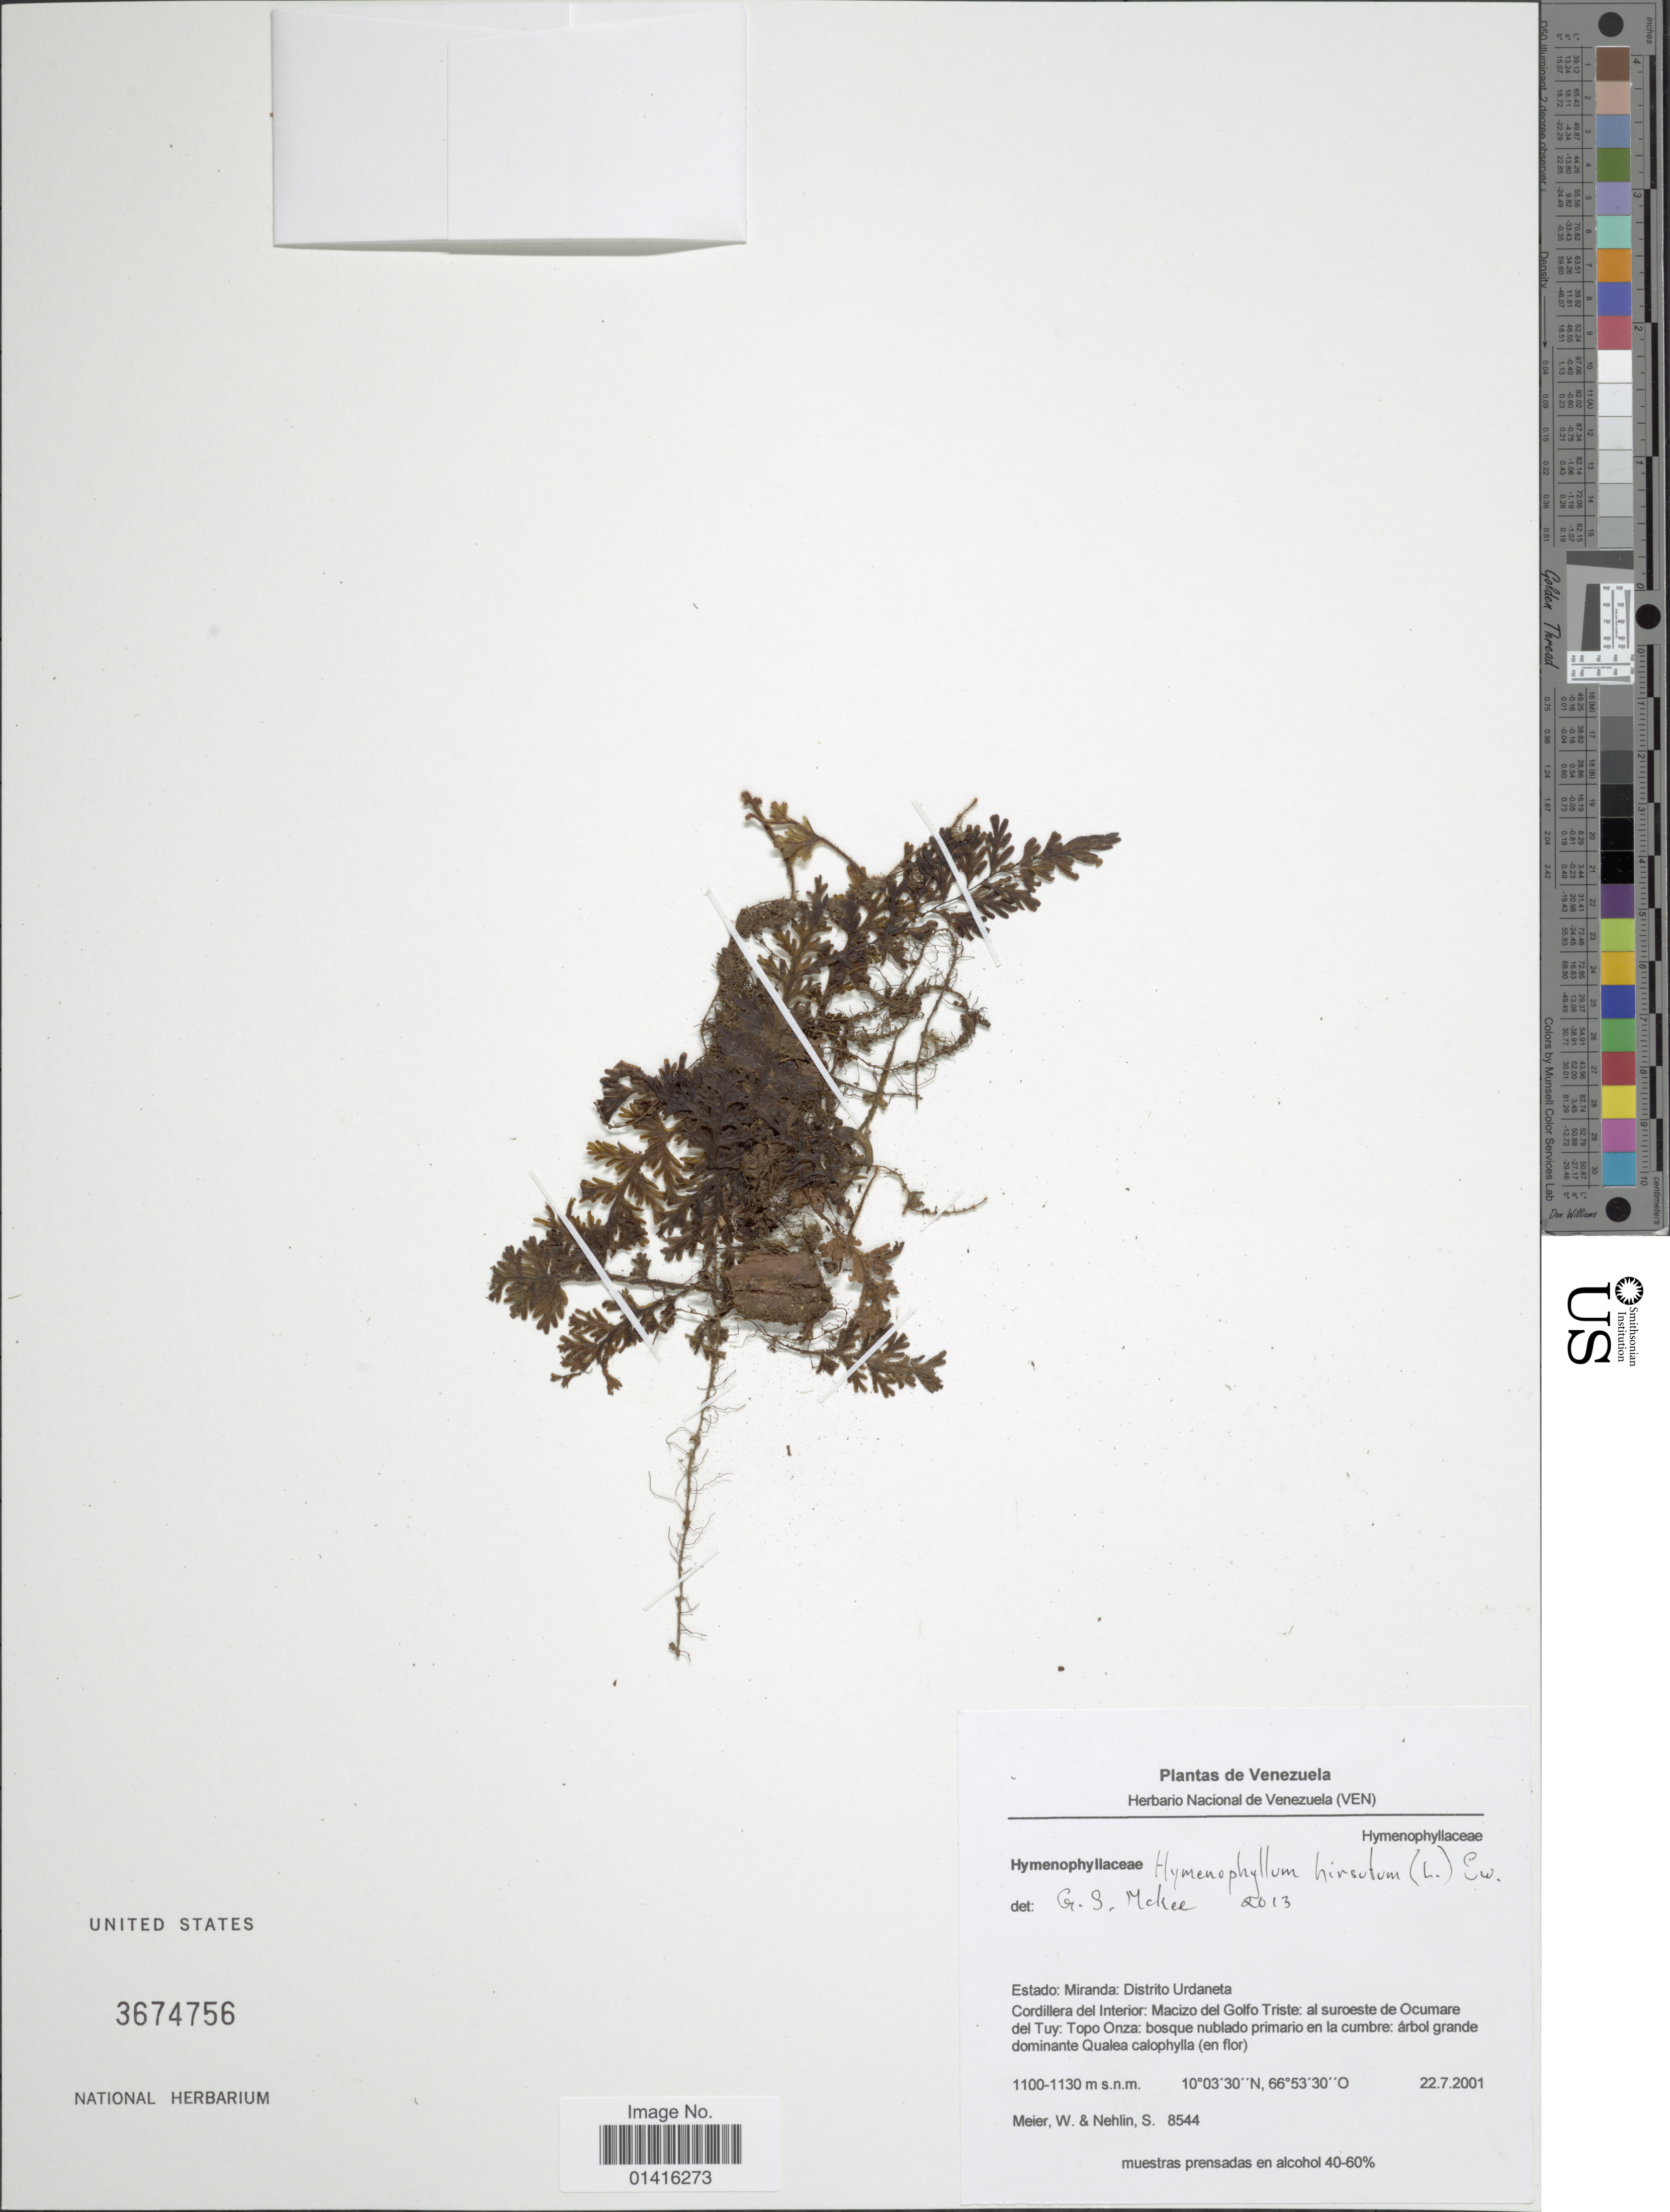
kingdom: Plantae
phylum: Tracheophyta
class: Polypodiopsida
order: Hymenophyllales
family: Hymenophyllaceae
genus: Hymenophyllum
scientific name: Hymenophyllum hirsutum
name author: (L.) Sw.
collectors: W. Meier & S. Nehlin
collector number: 8544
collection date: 2001-07-22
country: Venezuela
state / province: Miranda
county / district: Urdaneta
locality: Cordillera del Interior: Macizo del Golfo Triste: al suroeste de Ocumare del Tuy: Topoi Onza.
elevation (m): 1100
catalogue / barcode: US 3674756